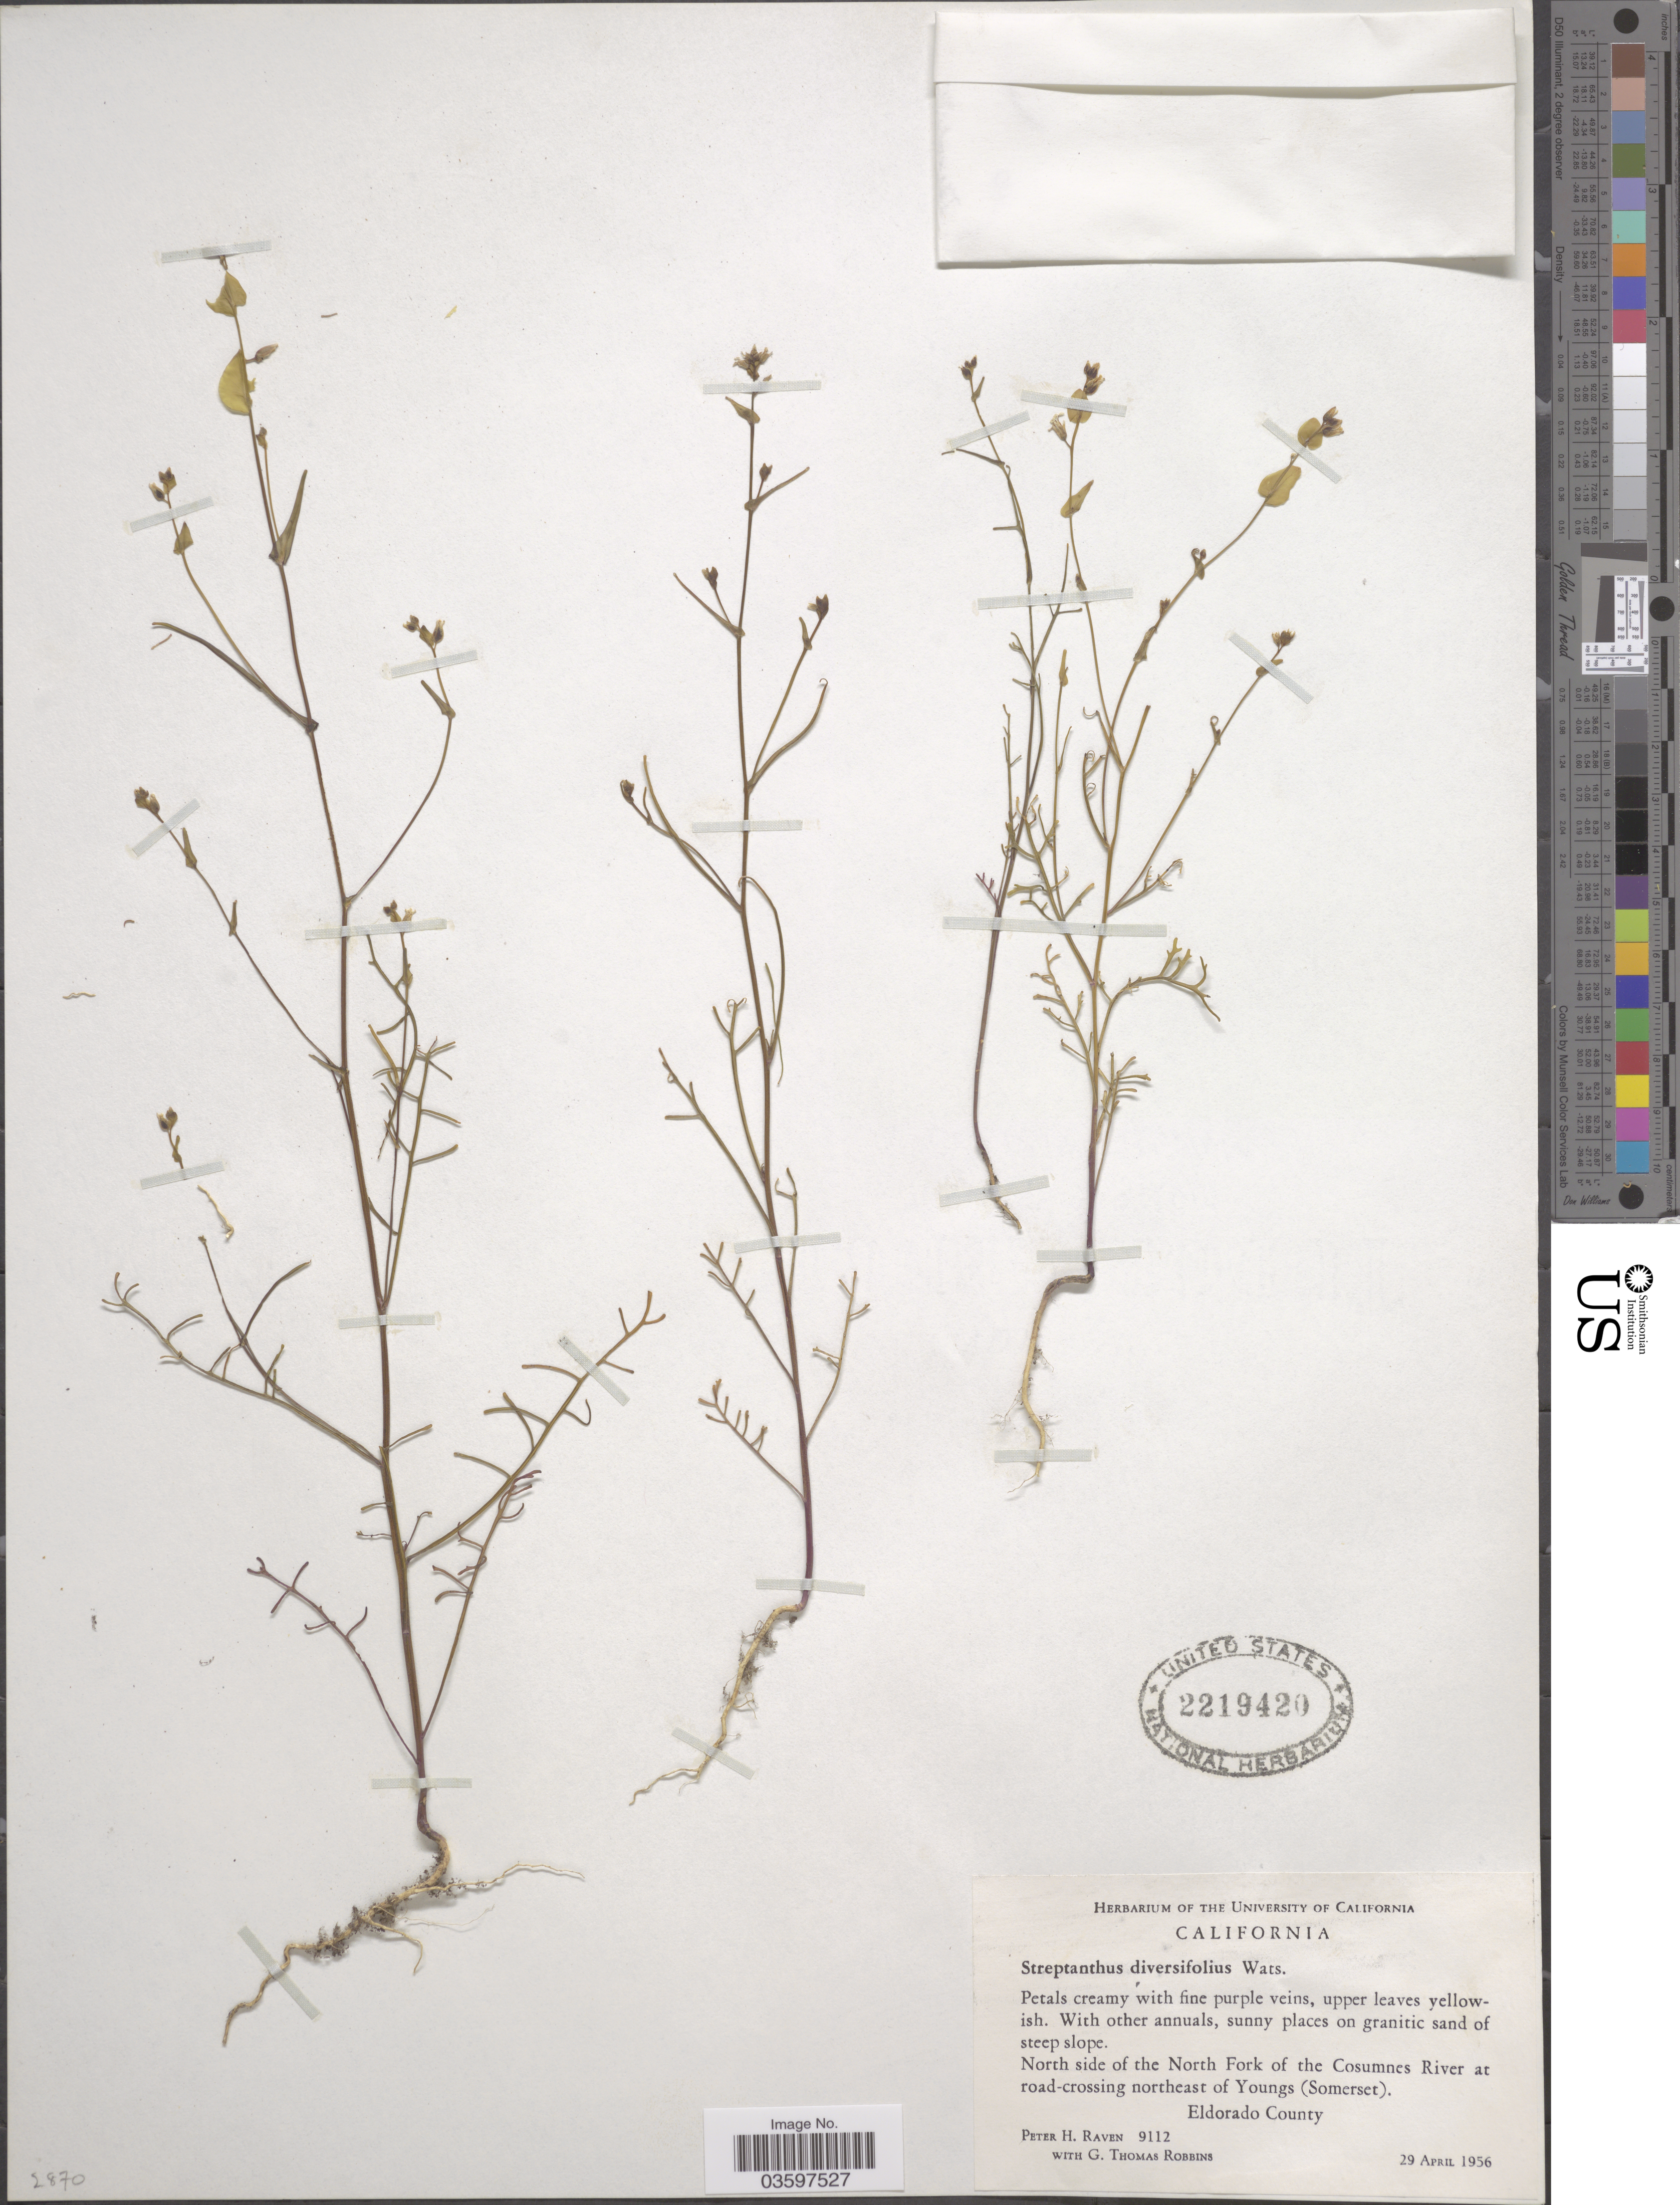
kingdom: Plantae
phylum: Tracheophyta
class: Magnoliopsida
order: Brassicales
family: Brassicaceae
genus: Streptanthus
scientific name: Streptanthus diversifolius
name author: S. Watson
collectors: P. Raven & G. T. Robbins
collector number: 9112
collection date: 1956-04-29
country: United States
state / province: California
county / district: El Dorado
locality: North side of the North Fork of the Cosumnes River at road-crossing northeast of Youngs (Somerset). Eldorado County.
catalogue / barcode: US 2219420